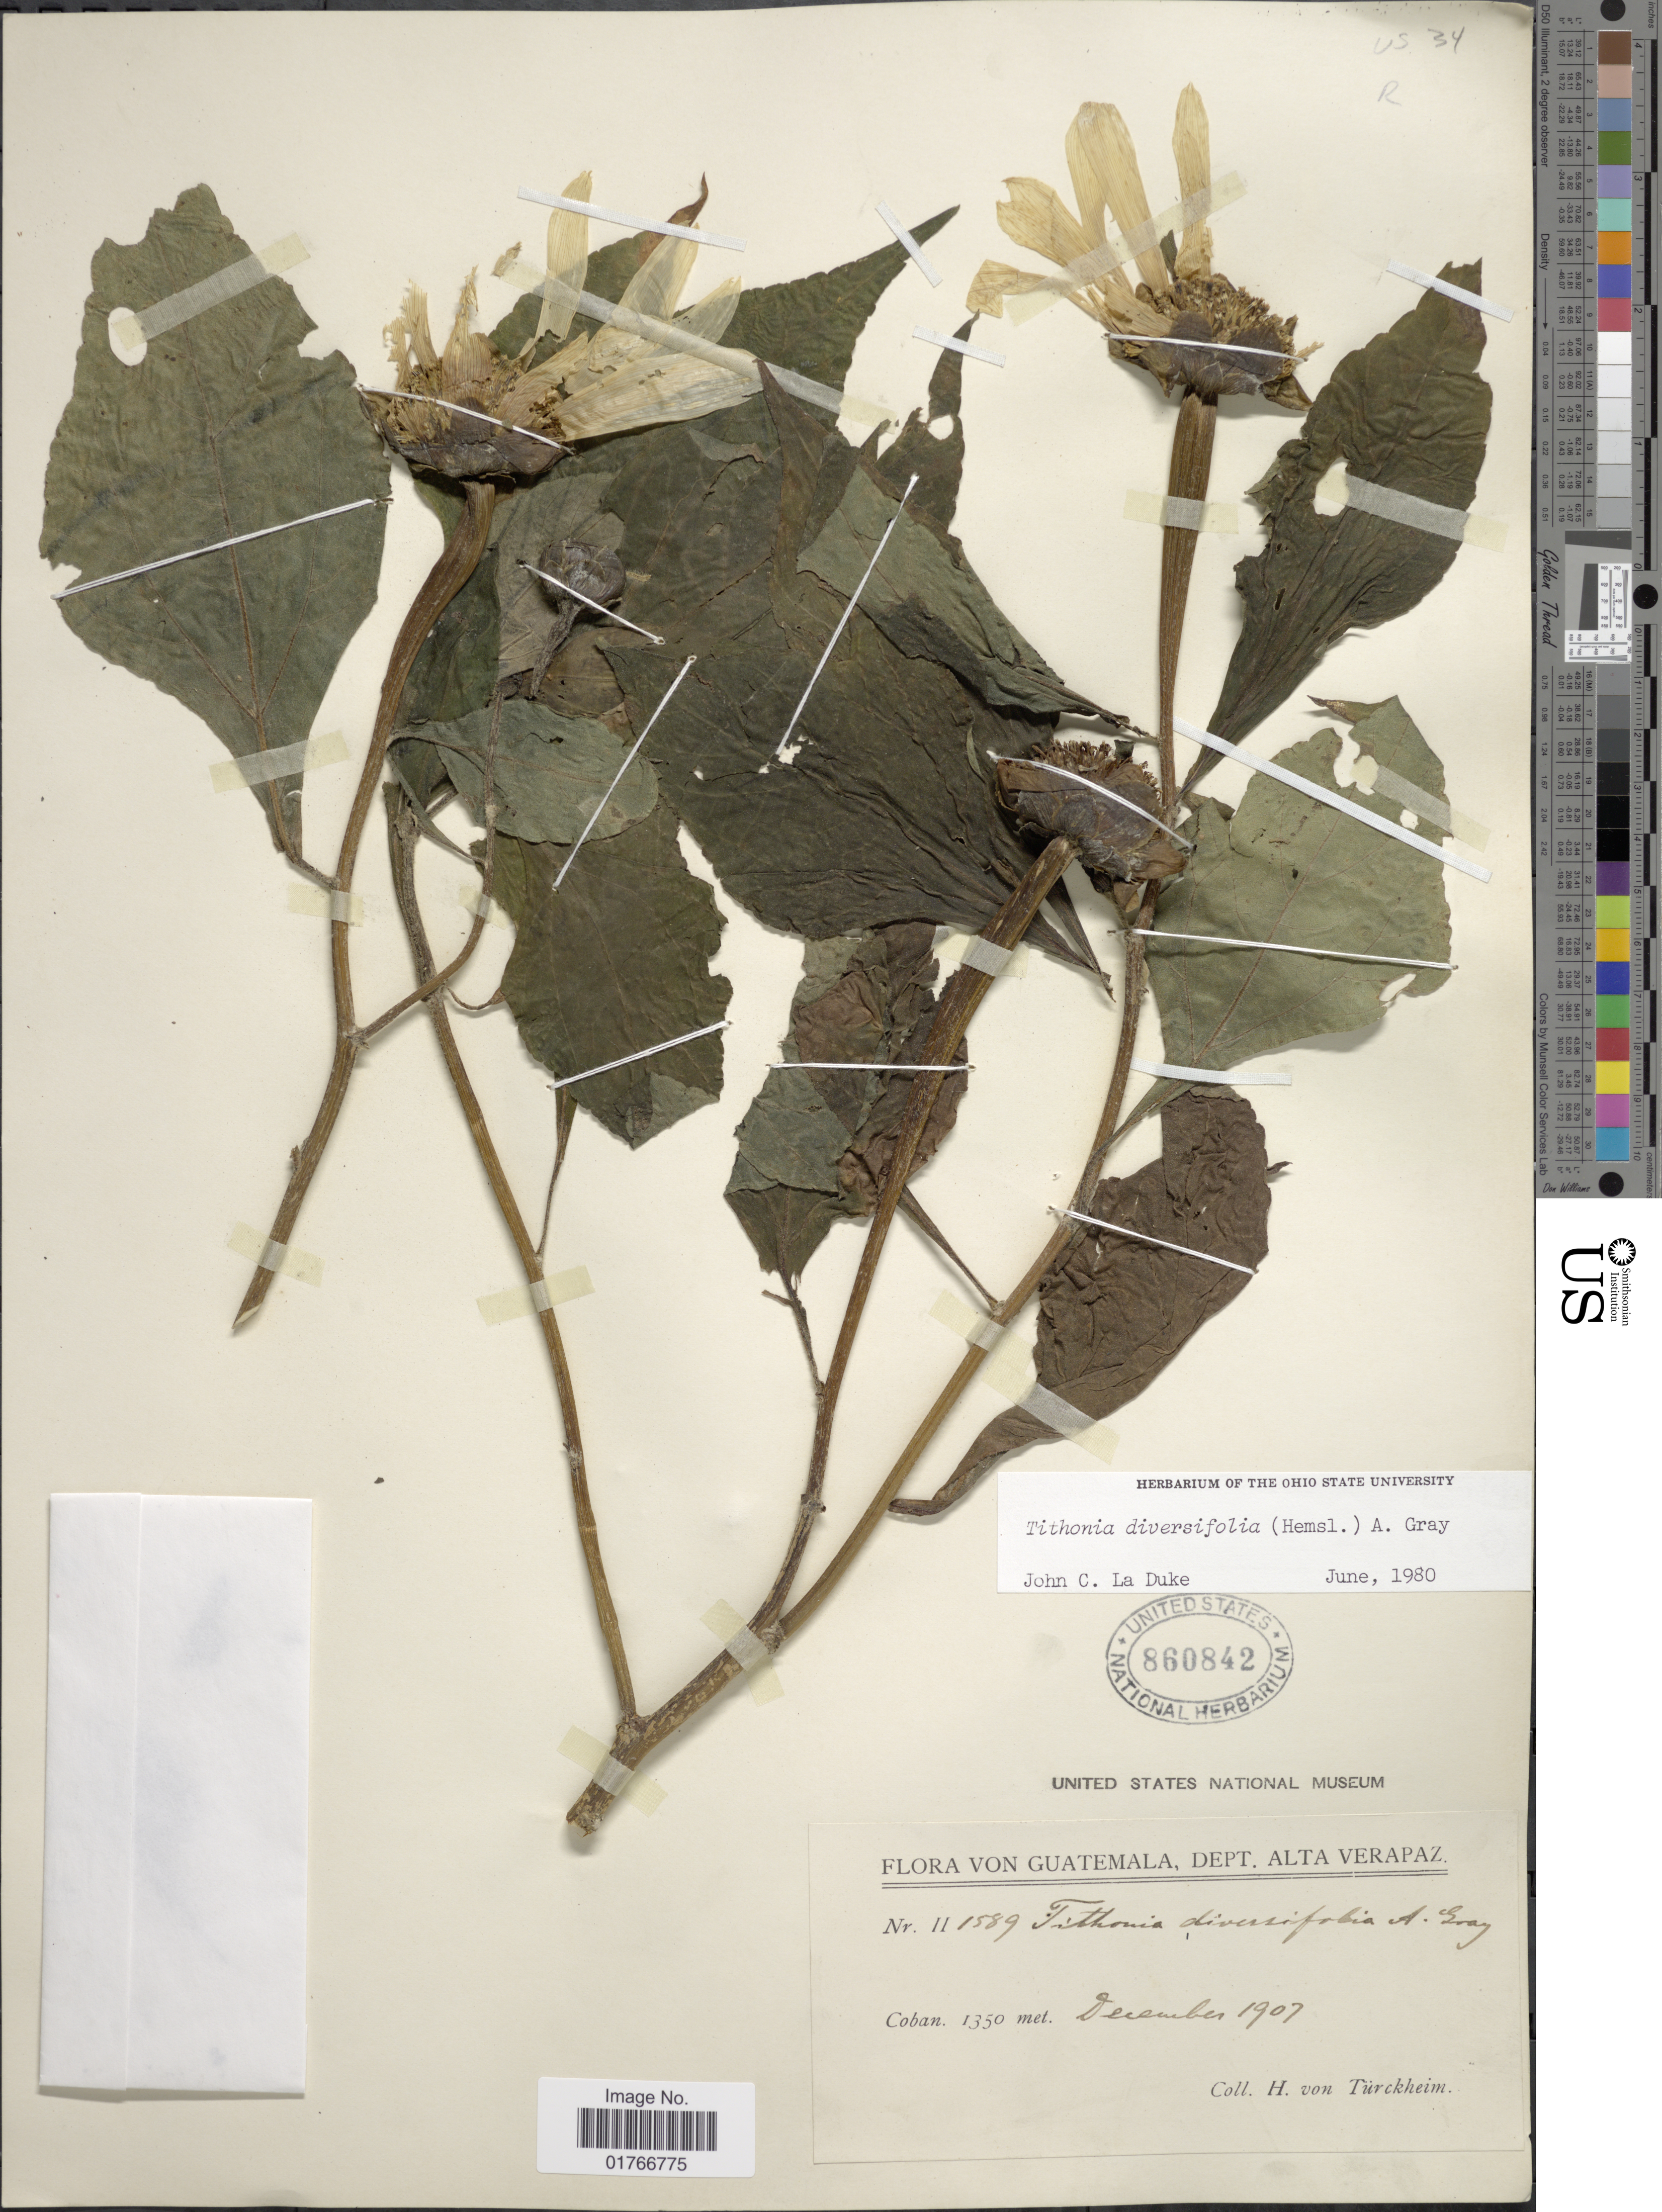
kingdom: Plantae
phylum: Tracheophyta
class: Magnoliopsida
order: Asterales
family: Asteraceae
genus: Tithonia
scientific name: Tithonia diversifolia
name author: (Hemsl.) A. Gray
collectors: H. von Türckheim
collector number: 2/1589*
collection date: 1907-12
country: Guatemala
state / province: Alta Verapaz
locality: Coban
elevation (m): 1350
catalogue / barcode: US 860842